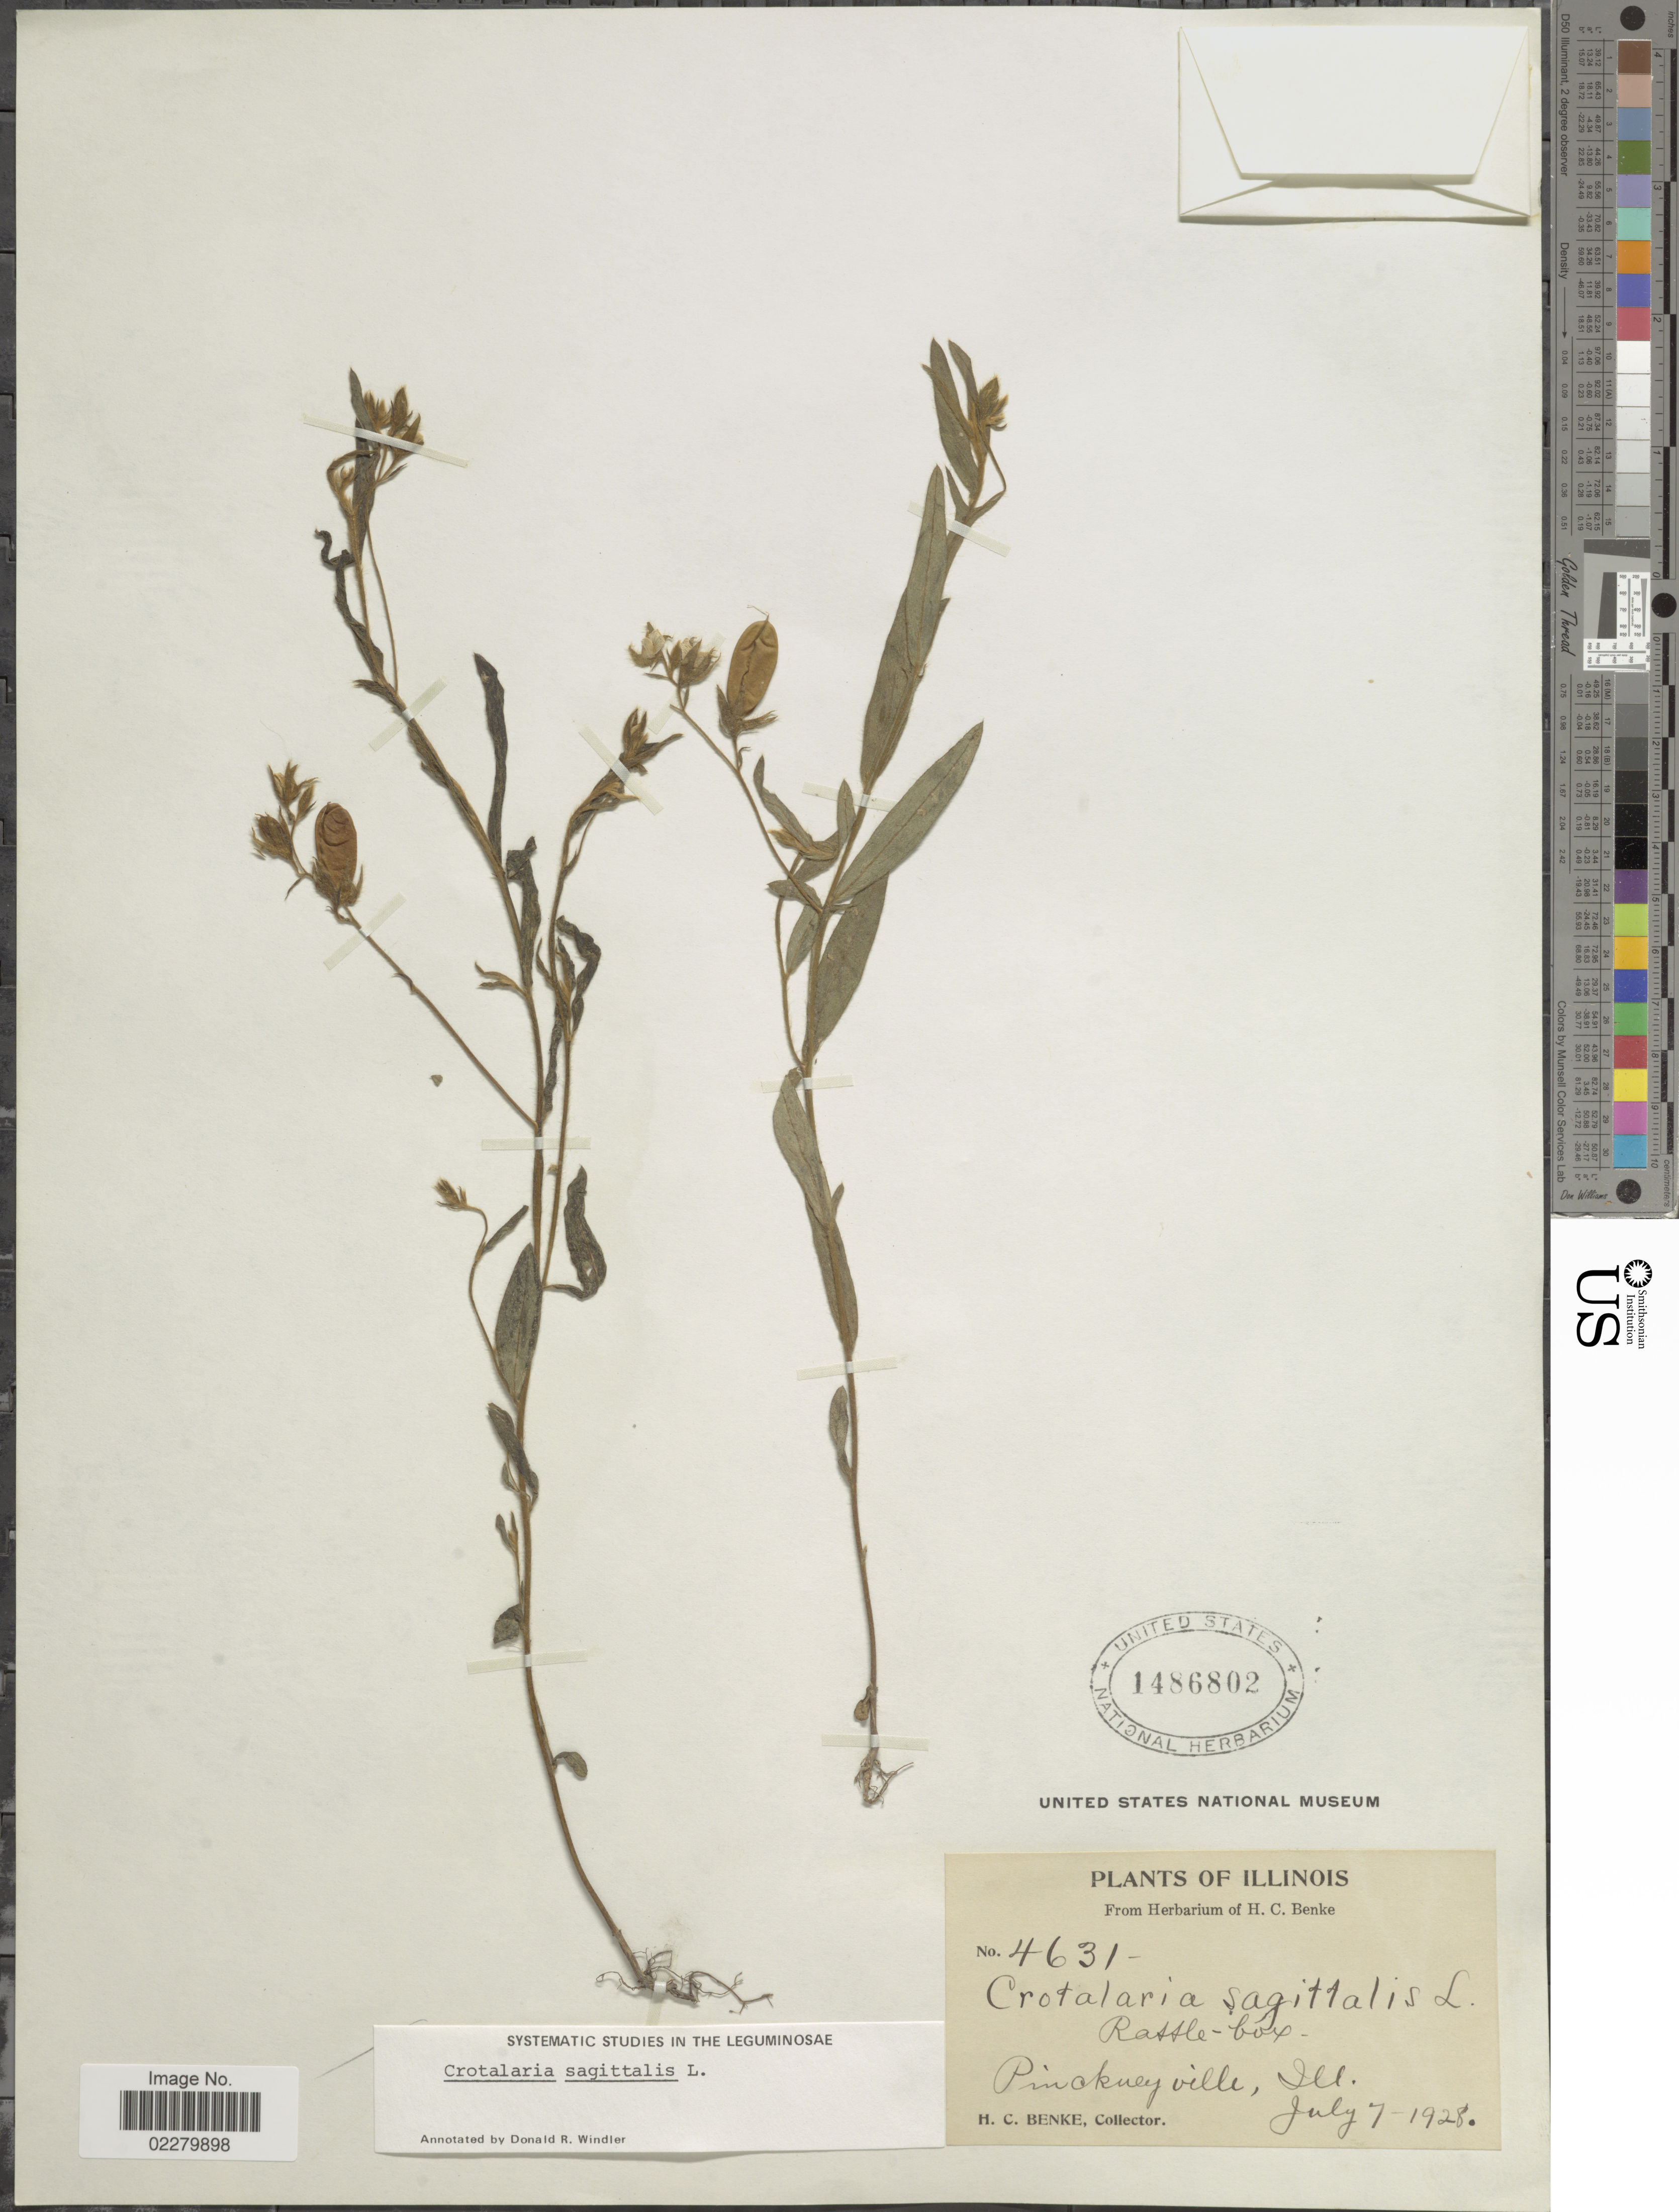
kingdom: Plantae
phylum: Tracheophyta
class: Magnoliopsida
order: Fabales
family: Fabaceae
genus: Crotalaria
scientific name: Crotalaria sagittalis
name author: L.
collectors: H. Benke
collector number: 4631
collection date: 1928-07-07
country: United States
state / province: Illinois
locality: Pinckneyville, Ill.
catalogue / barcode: US 1486802